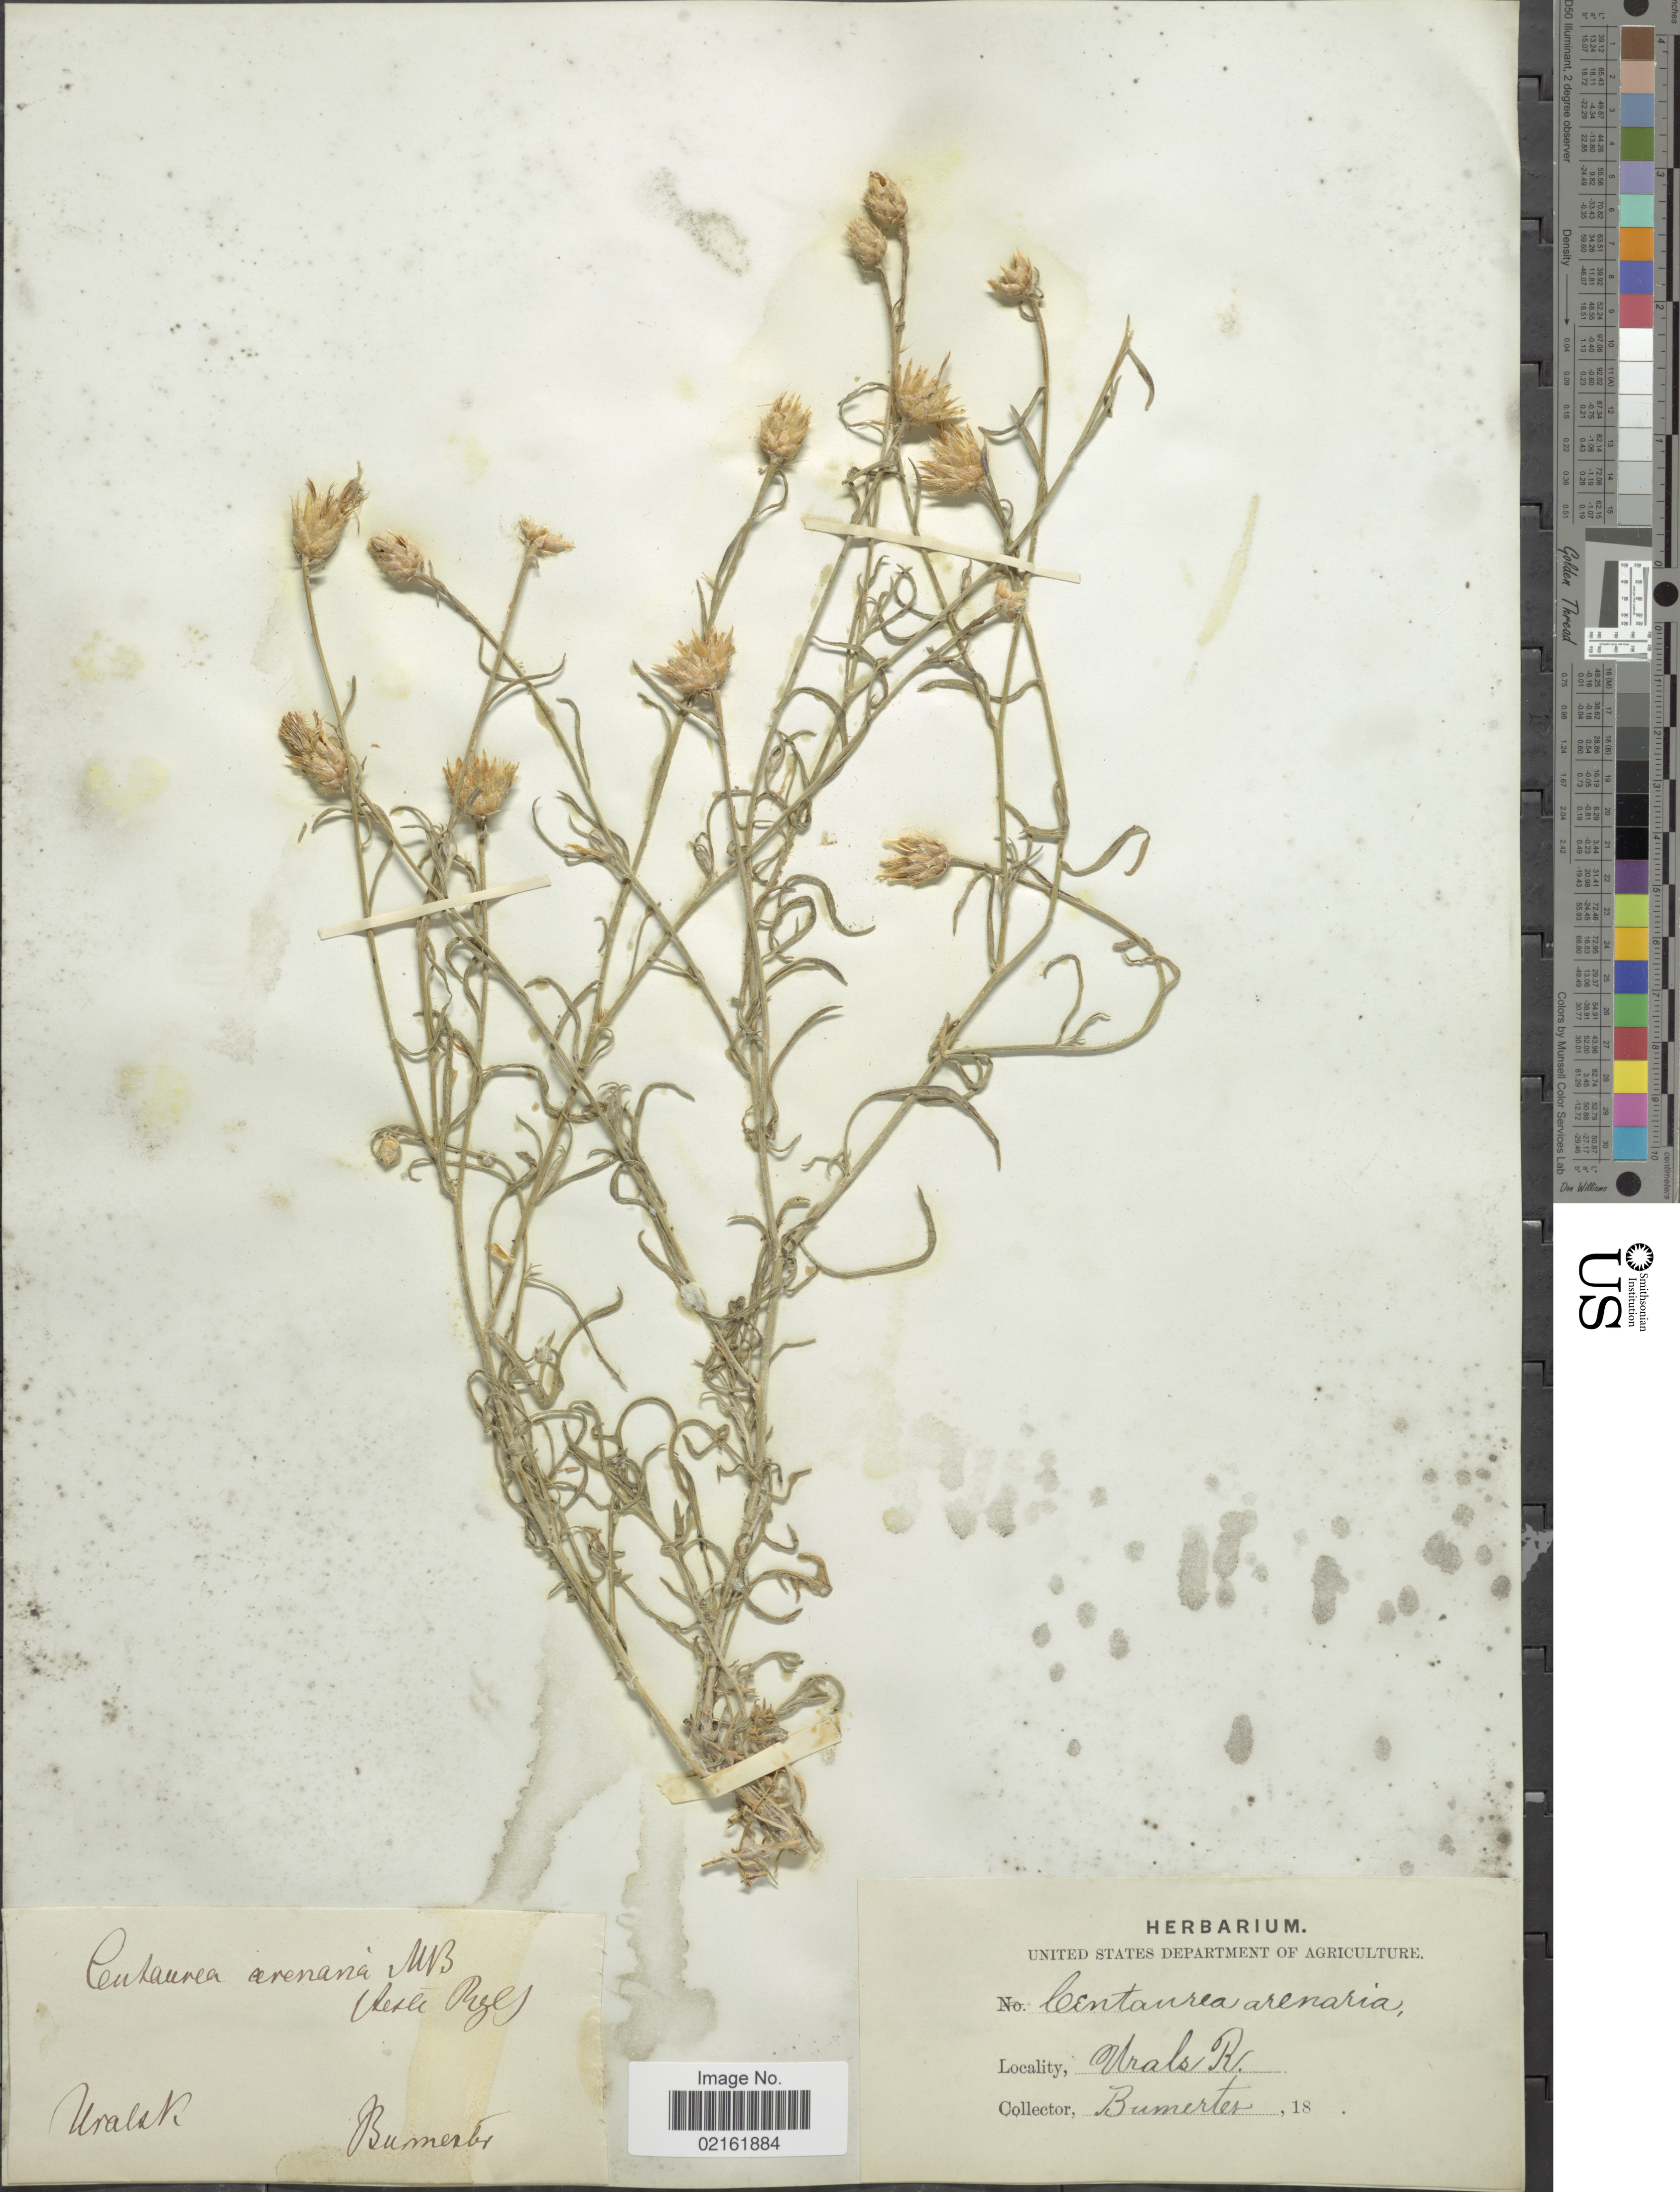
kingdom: Plantae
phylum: Tracheophyta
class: Magnoliopsida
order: Asterales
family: Asteraceae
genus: Centaurea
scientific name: Centaurea arenaria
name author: M. Bieb.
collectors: Bunnerts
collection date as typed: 18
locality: Urals R. [interpreted]